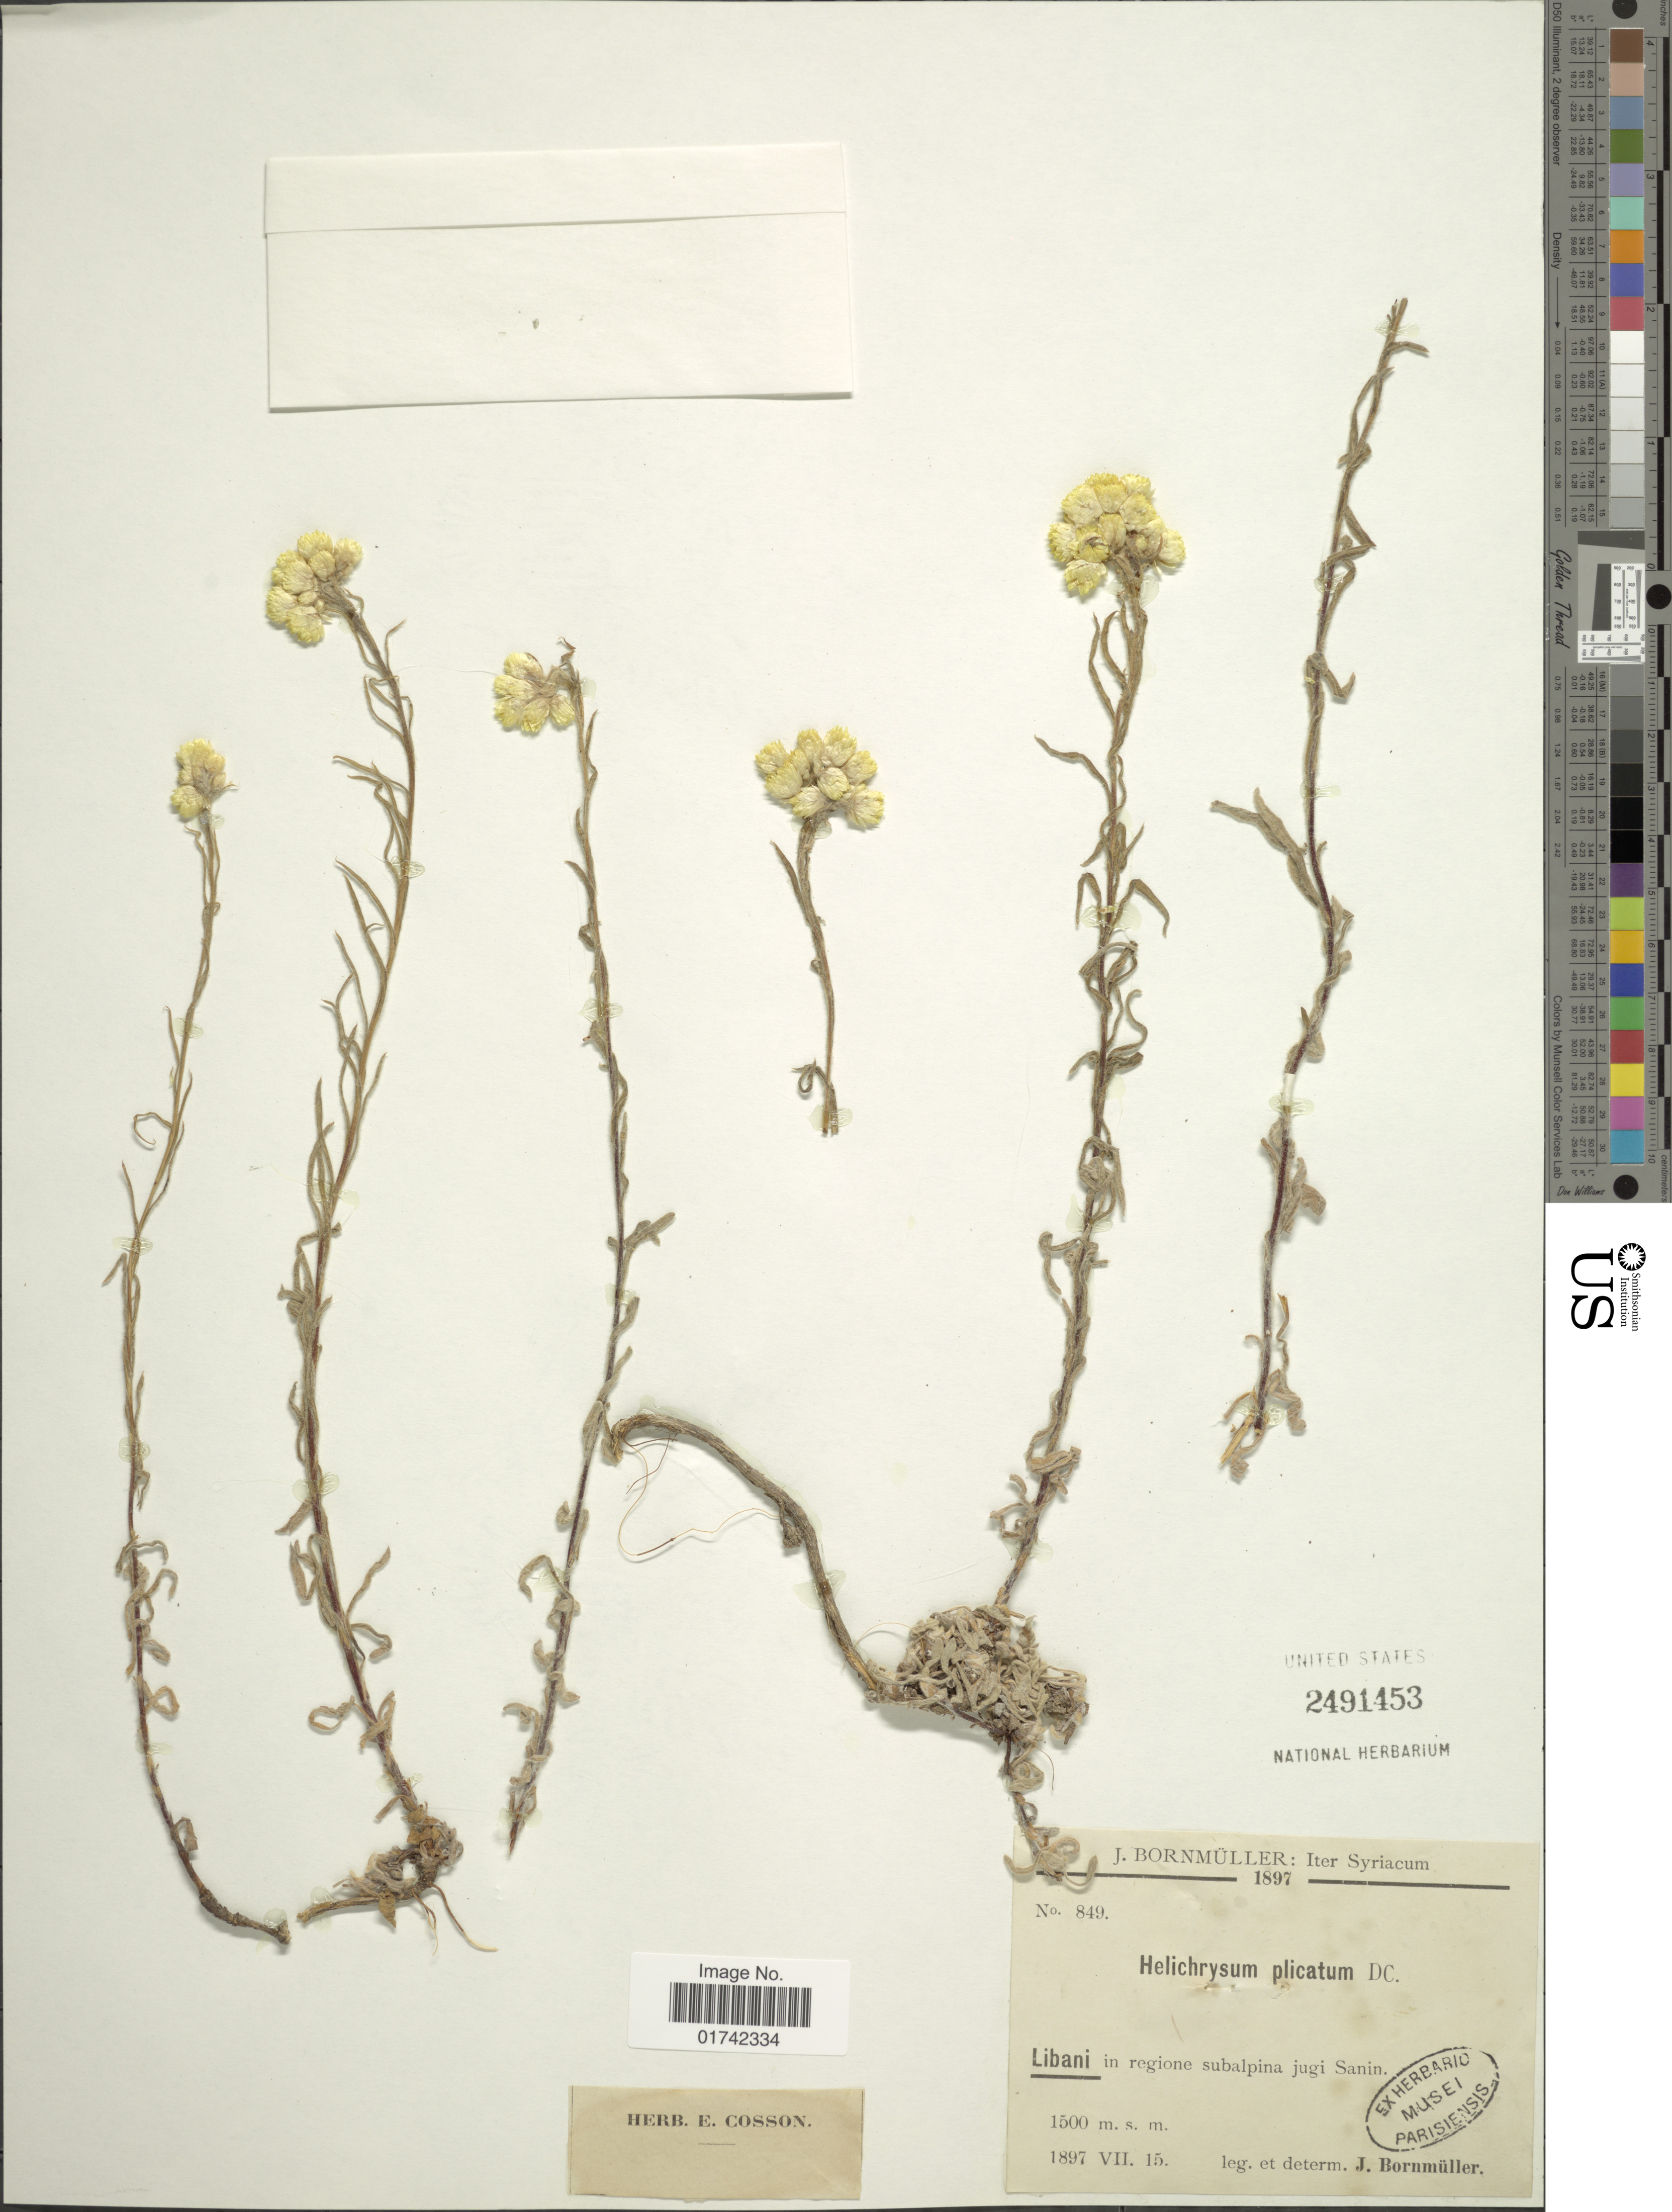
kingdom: Plantae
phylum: Tracheophyta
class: Magnoliopsida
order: Asterales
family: Asteraceae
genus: Helichrysum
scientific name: Helichrysum plicatum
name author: DC.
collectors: J. Bornmüller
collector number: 849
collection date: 1897-07-15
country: Lebanon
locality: Libani, in regione subalpina jugi Sanin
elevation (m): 1500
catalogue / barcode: US 2491453